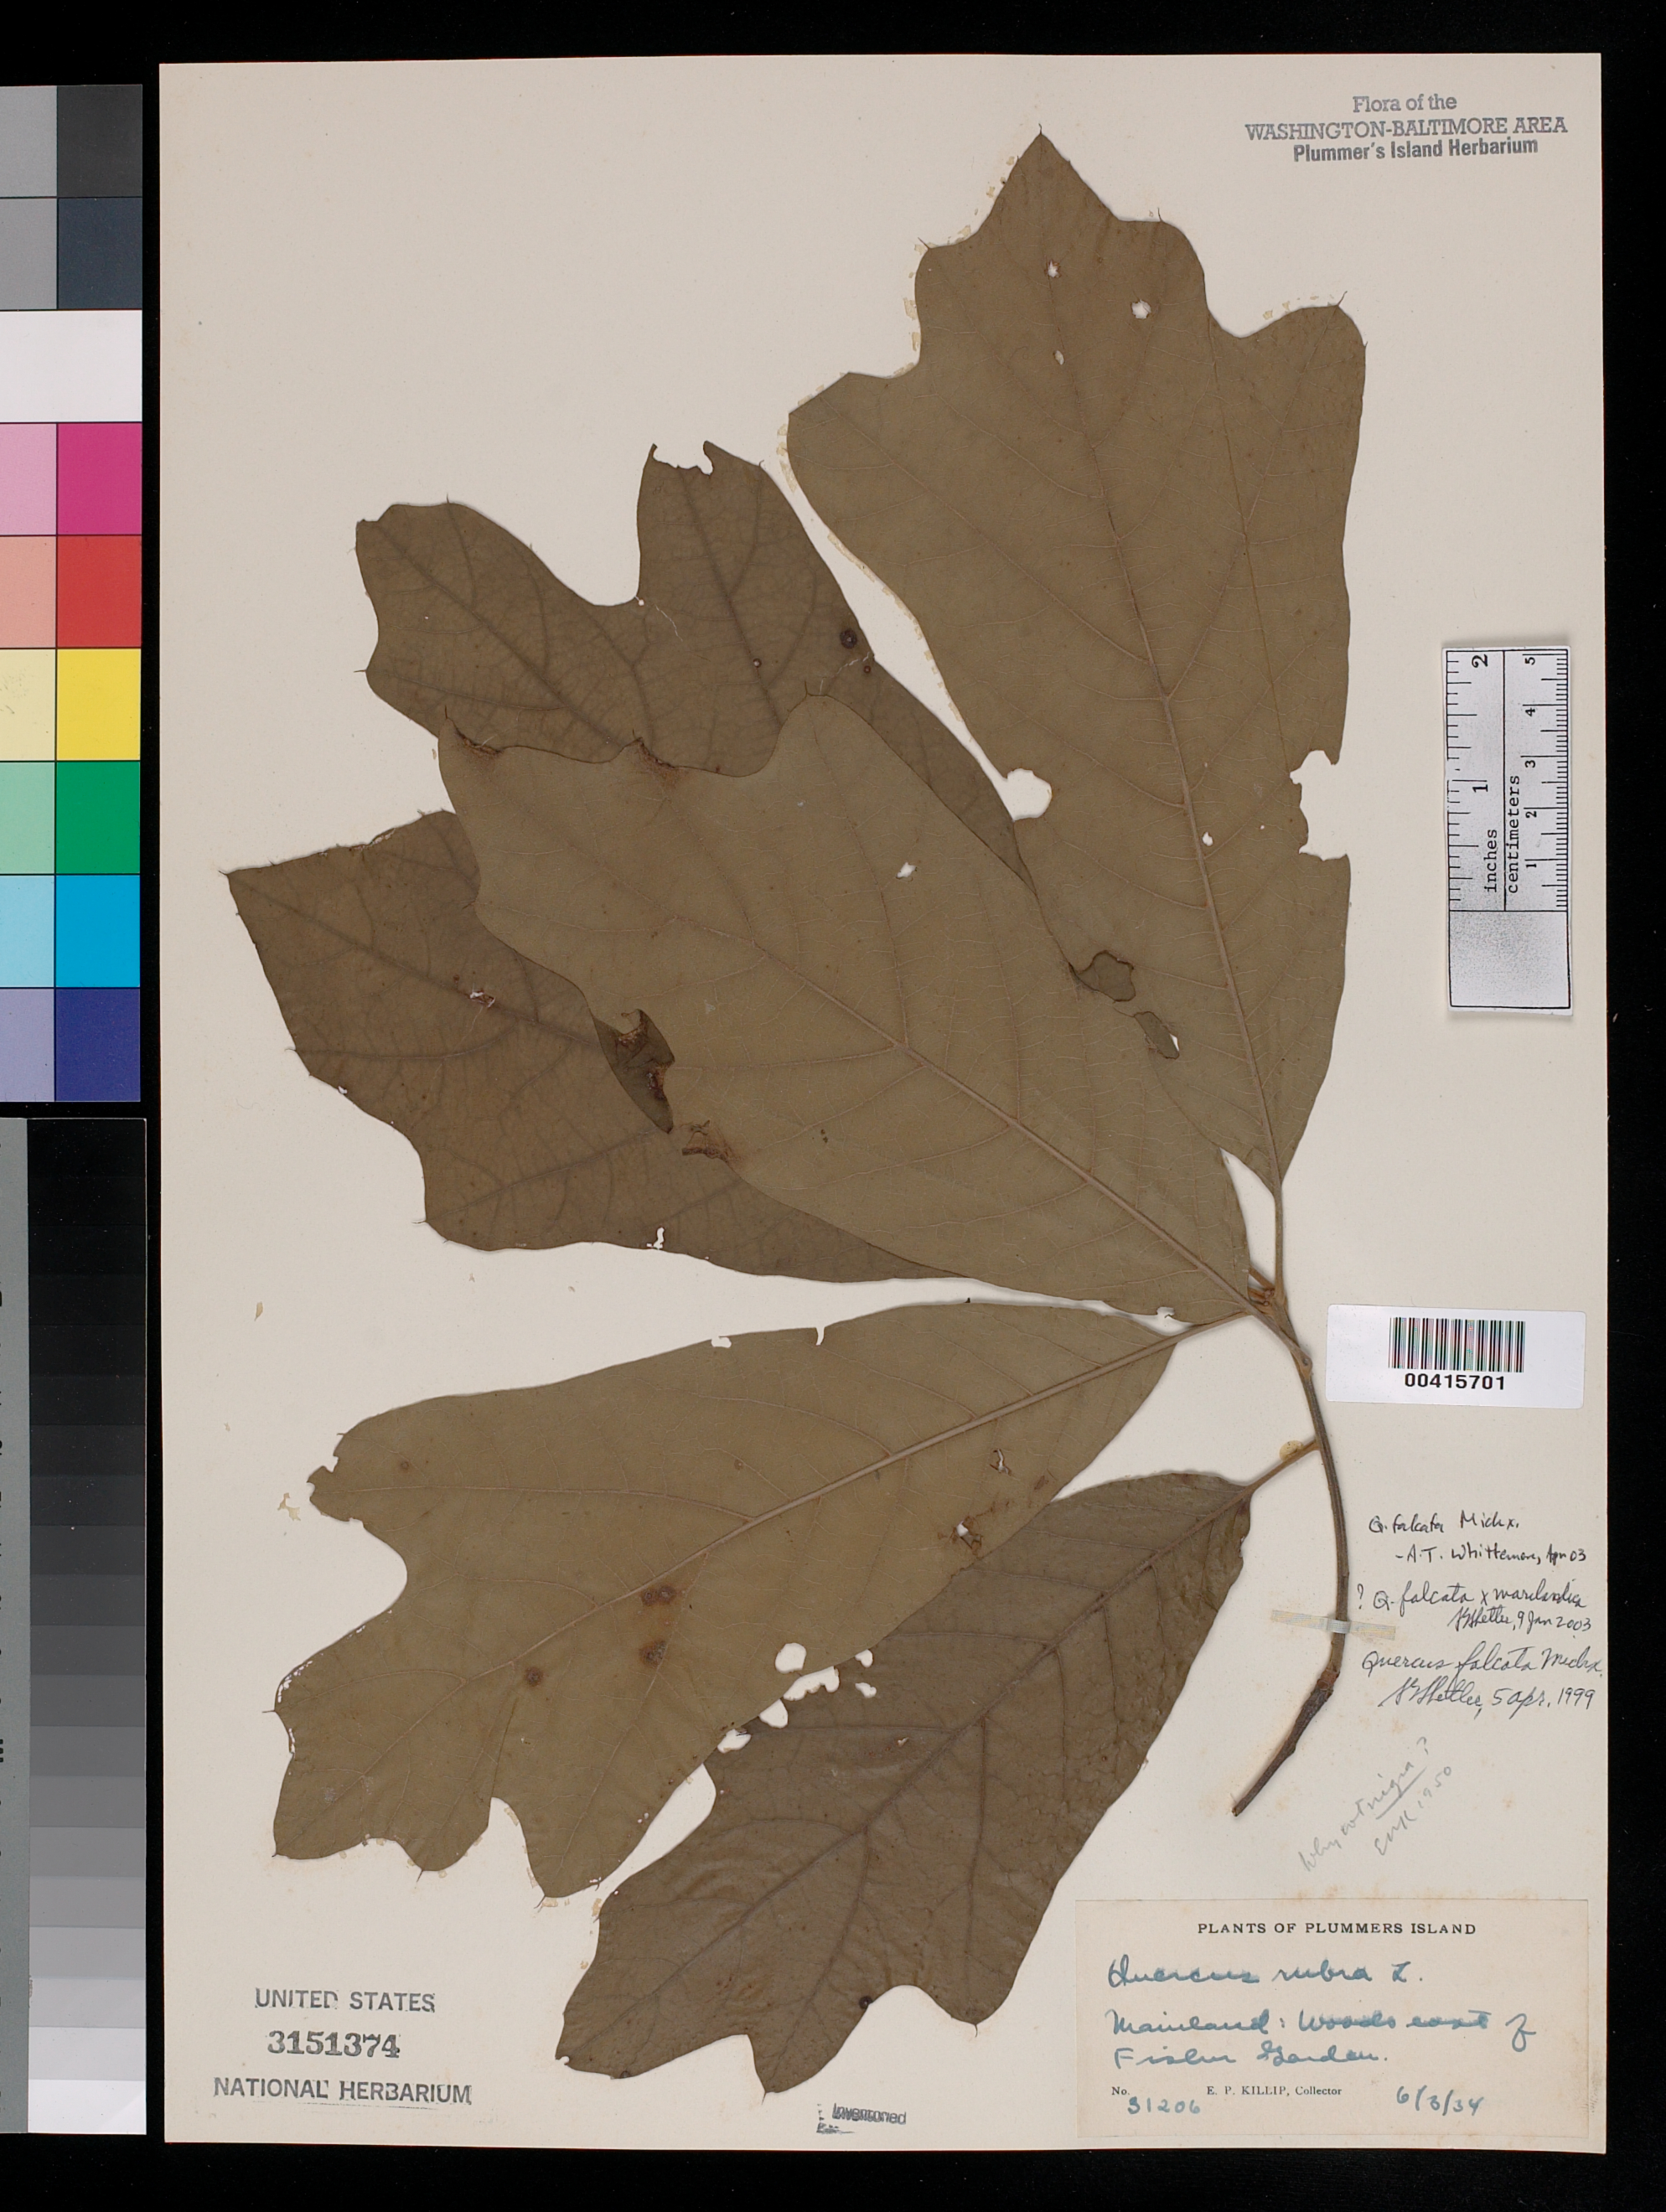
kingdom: Plantae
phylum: Tracheophyta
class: Magnoliopsida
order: Fagales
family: Fagaceae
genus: Quercus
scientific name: Quercus falcata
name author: Michx.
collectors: E. P. Killip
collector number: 31206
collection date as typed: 03 Jun 1934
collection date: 1934-06-03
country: United States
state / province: Maryland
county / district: Montgomery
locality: Plummer's Island; Mainland, woods east of Fisher Garden Plummers Island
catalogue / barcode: US 3151374